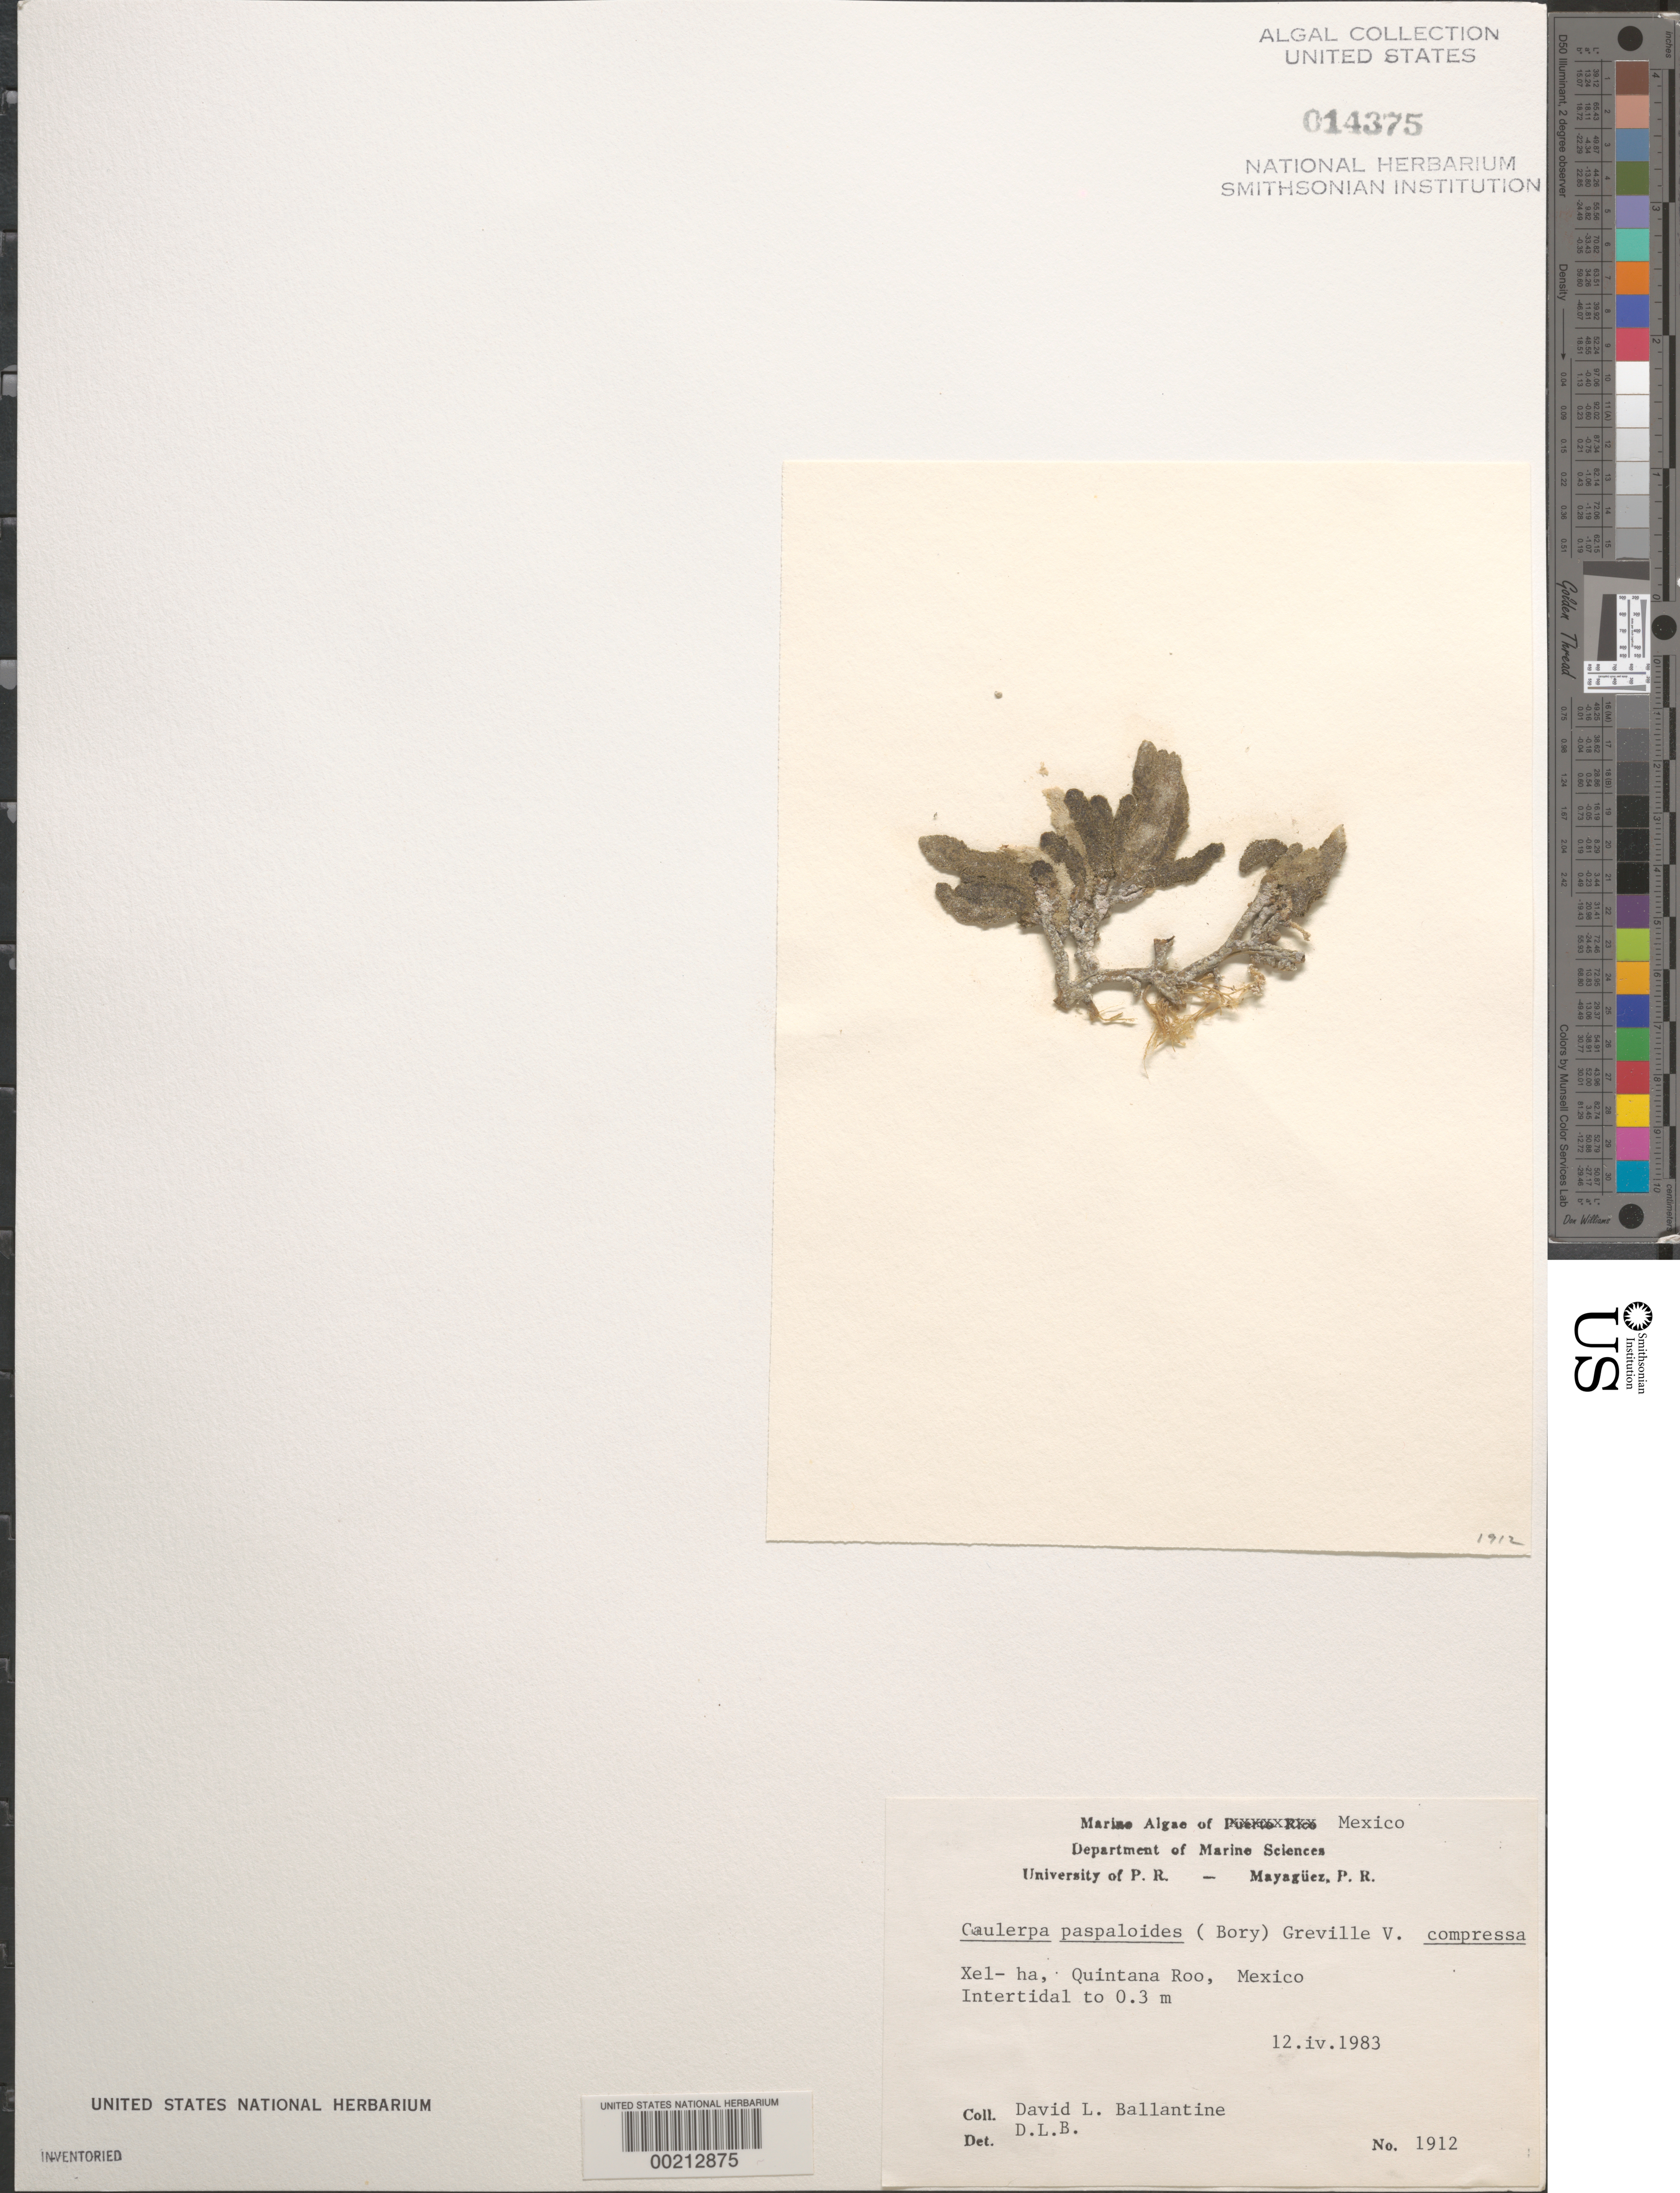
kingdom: Plantae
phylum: Chlorophyta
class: Ulvophyceae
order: Bryopsidales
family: Caulerpaceae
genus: Caulerpa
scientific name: Caulerpa paspaloides var. compressa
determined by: Ballantine, D. L.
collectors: D.L. Ballantine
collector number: DLB 1912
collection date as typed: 12 Apr 1983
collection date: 1983-04-12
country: Mexico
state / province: Quintana Roo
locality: Xel-ha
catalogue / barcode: US 14375